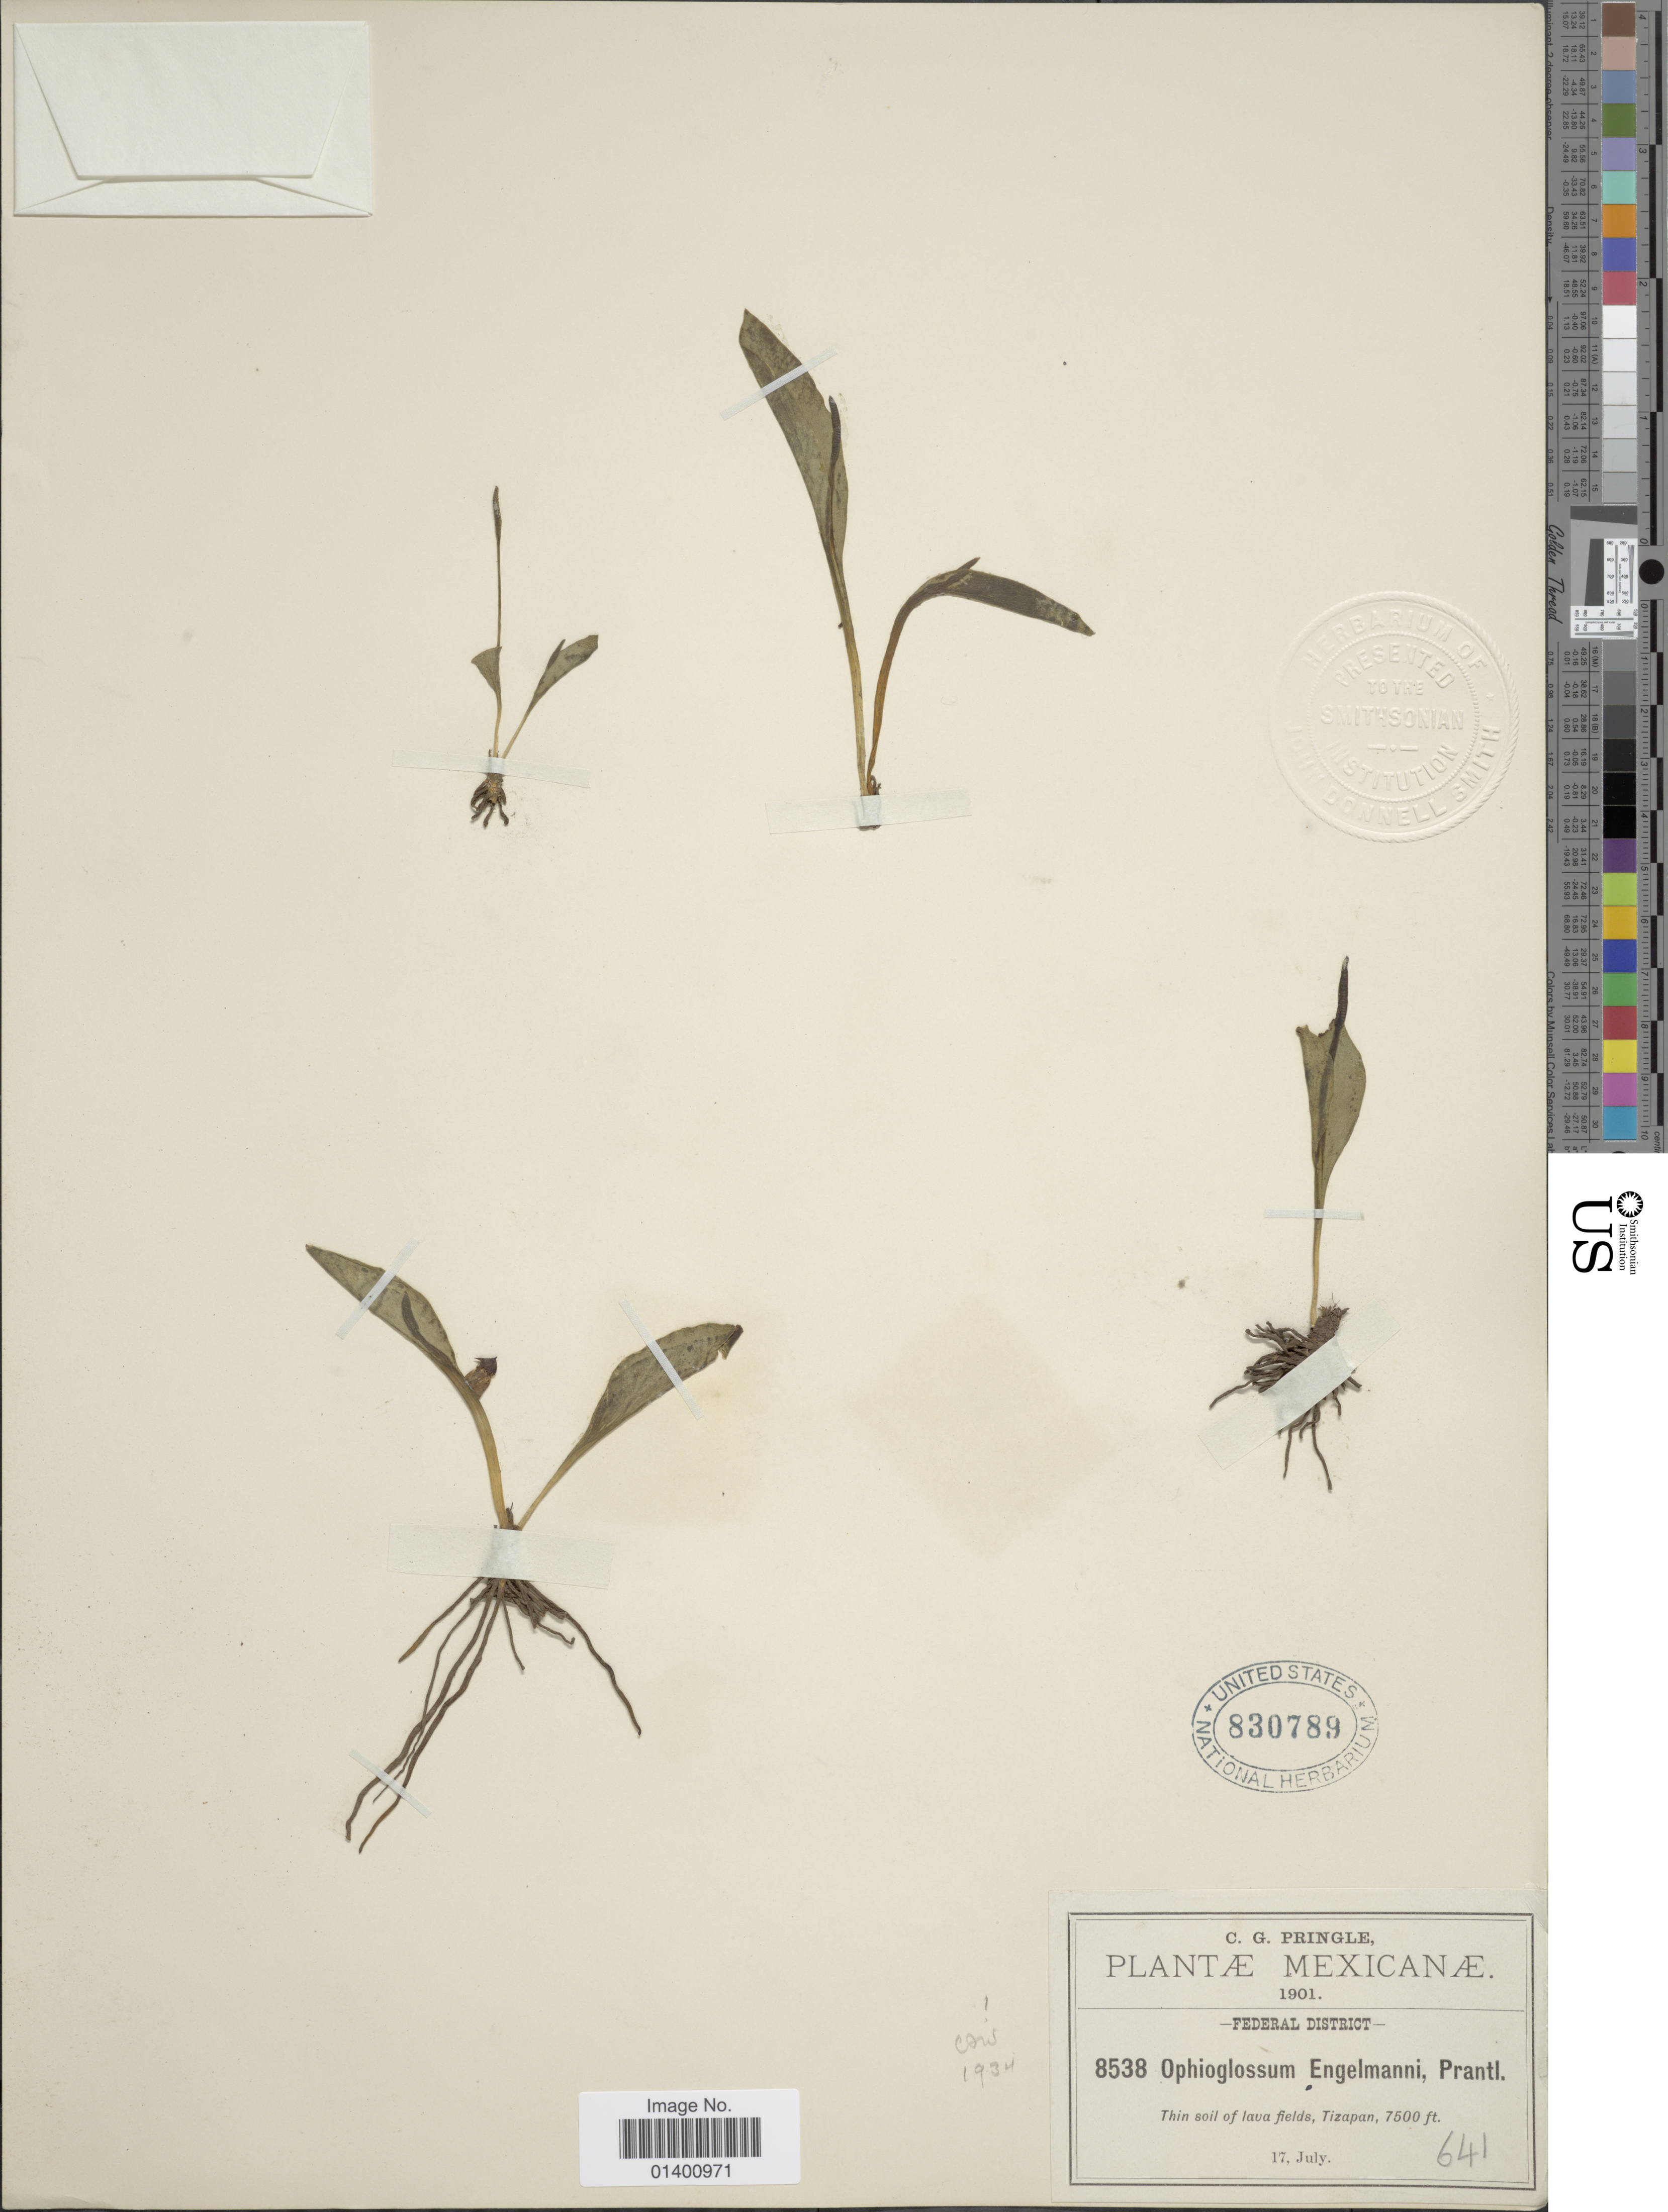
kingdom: Plantae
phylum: Tracheophyta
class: Polypodiopsida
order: Ophioglossales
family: Ophioglossaceae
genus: Ophioglossum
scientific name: Ophioglossum engelmannii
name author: Prantl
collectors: C. G. Pringle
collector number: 8538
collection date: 1901-07-17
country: Mexico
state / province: Distrito Federal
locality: Tizapan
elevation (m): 2286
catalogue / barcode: US 830789